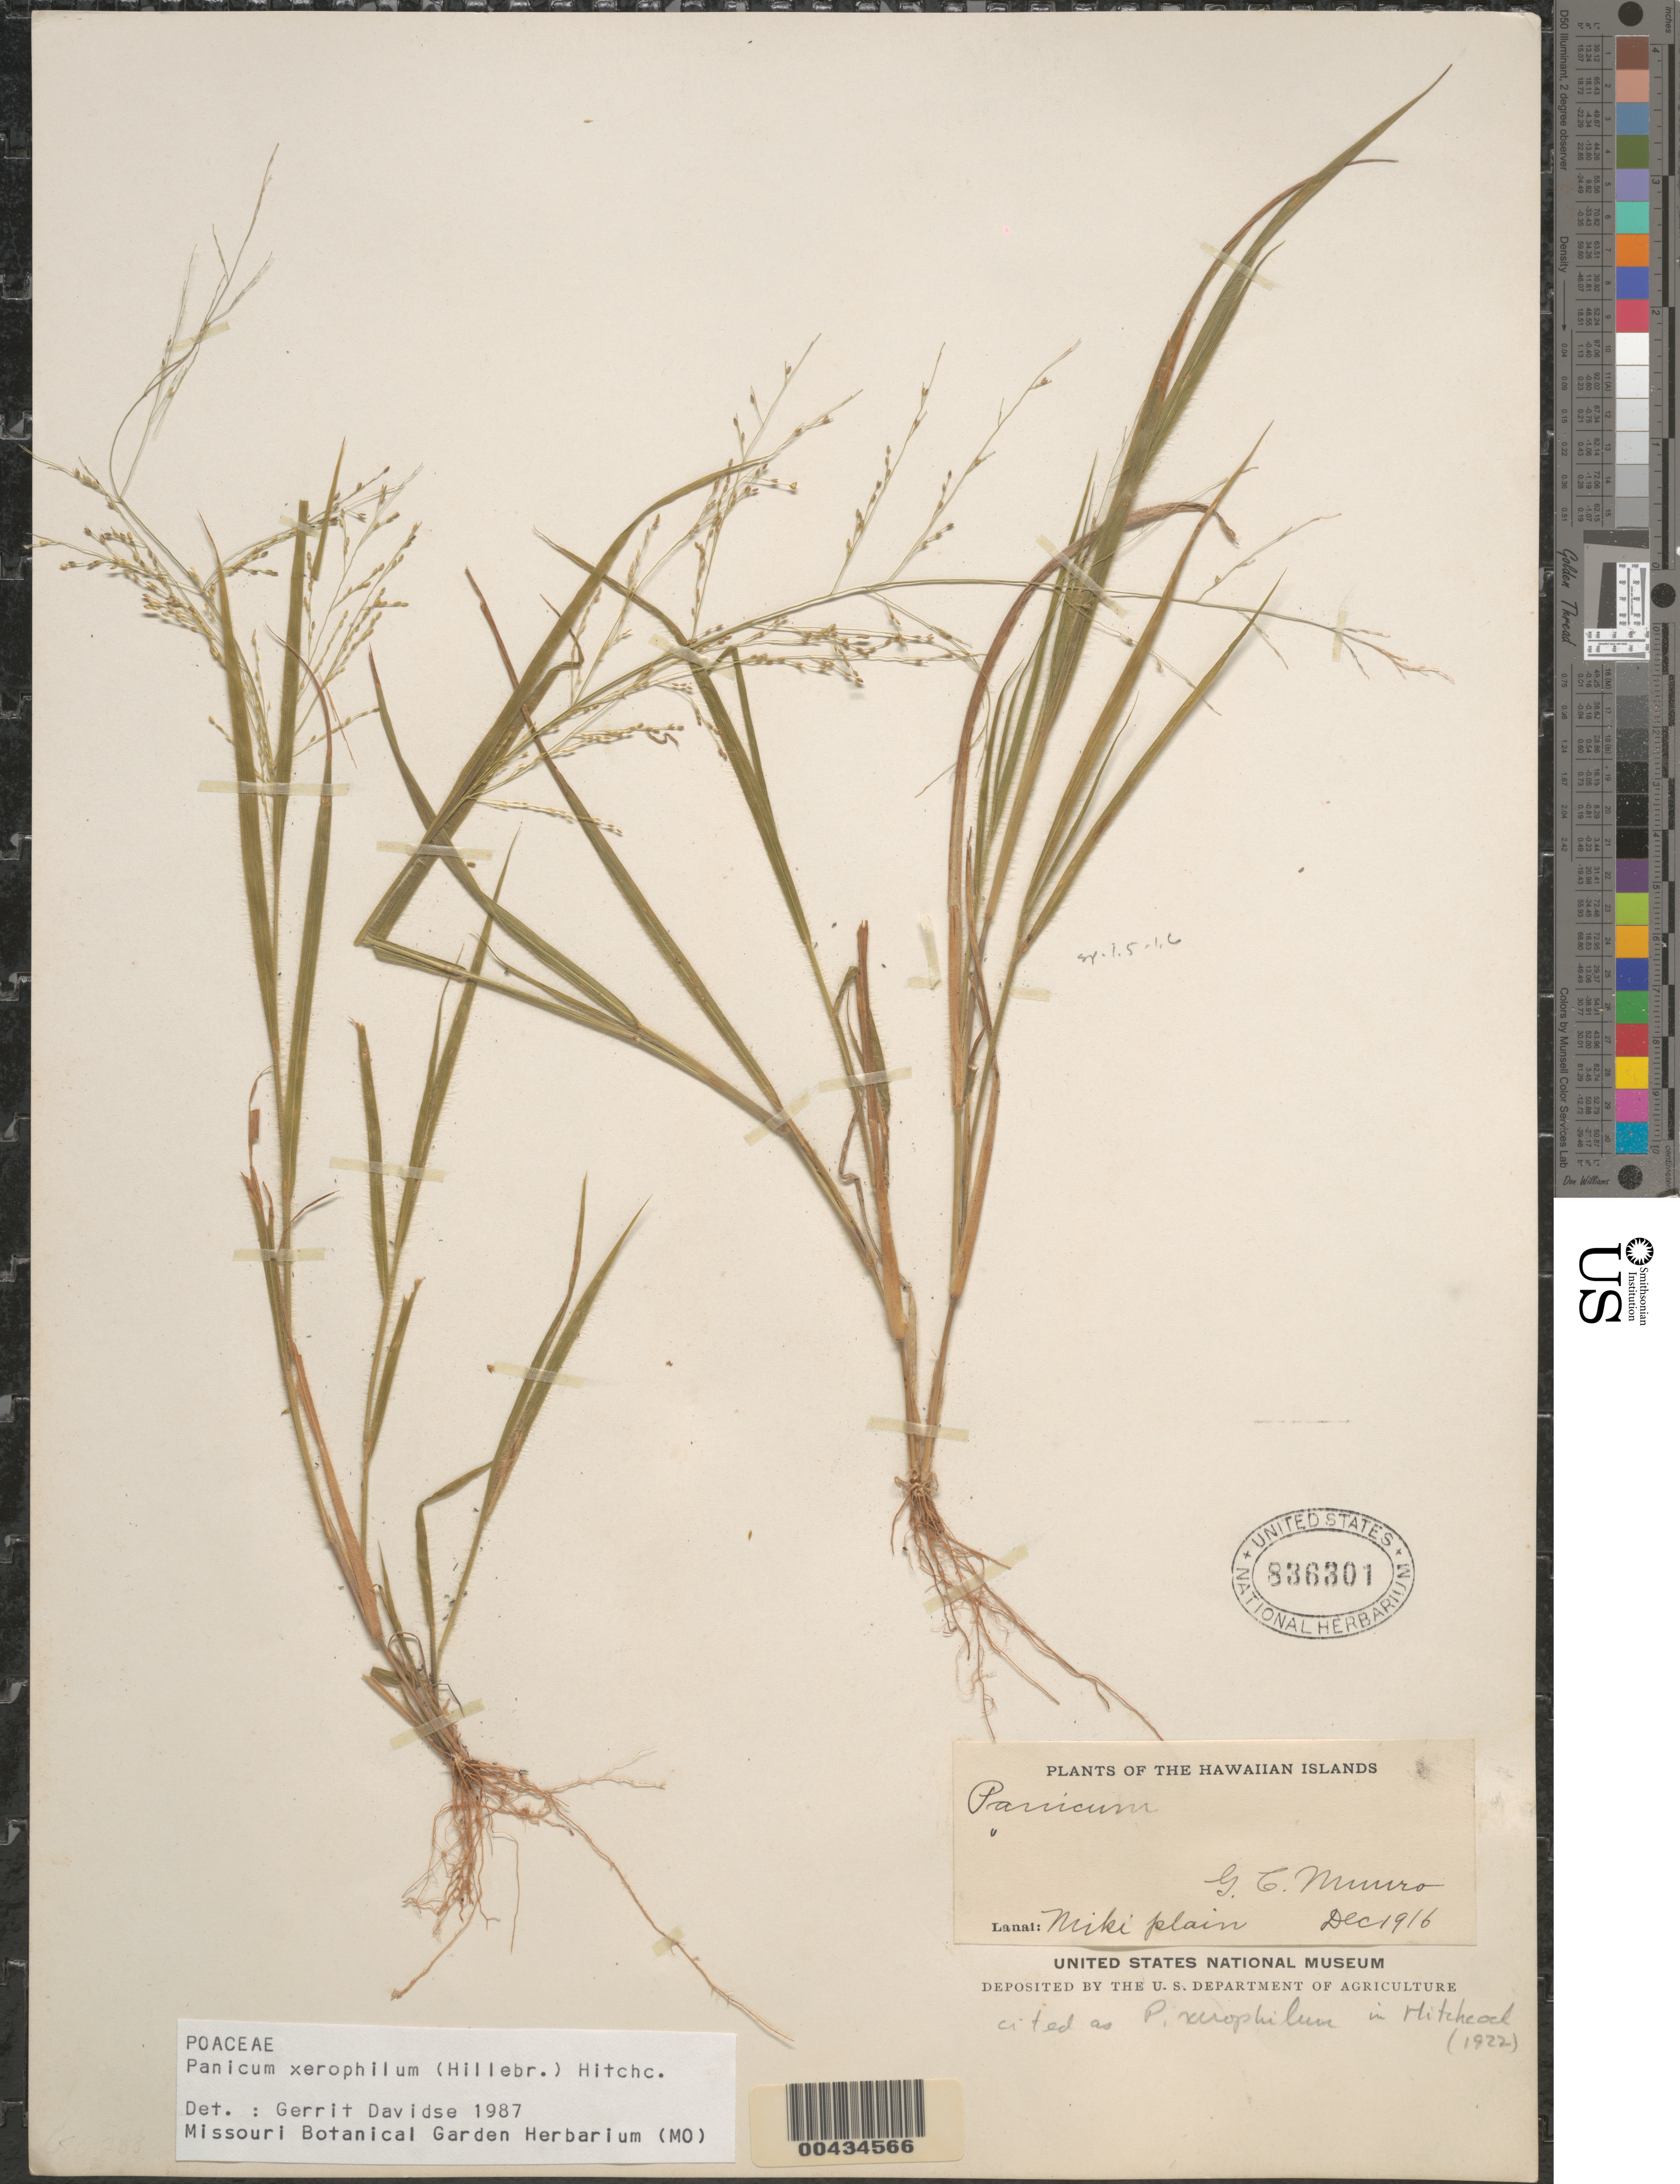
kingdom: Plantae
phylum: Tracheophyta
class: Liliopsida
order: Poales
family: Poaceae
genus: Panicum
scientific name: Panicum xerophilum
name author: (Hillebr.) Hitchc.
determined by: Davidse, Gerrit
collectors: G. C. Munro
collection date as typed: Dec 1916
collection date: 1916-12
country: United States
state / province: Hawaii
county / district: Maui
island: Lana'i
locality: Miki plain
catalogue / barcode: US 836301